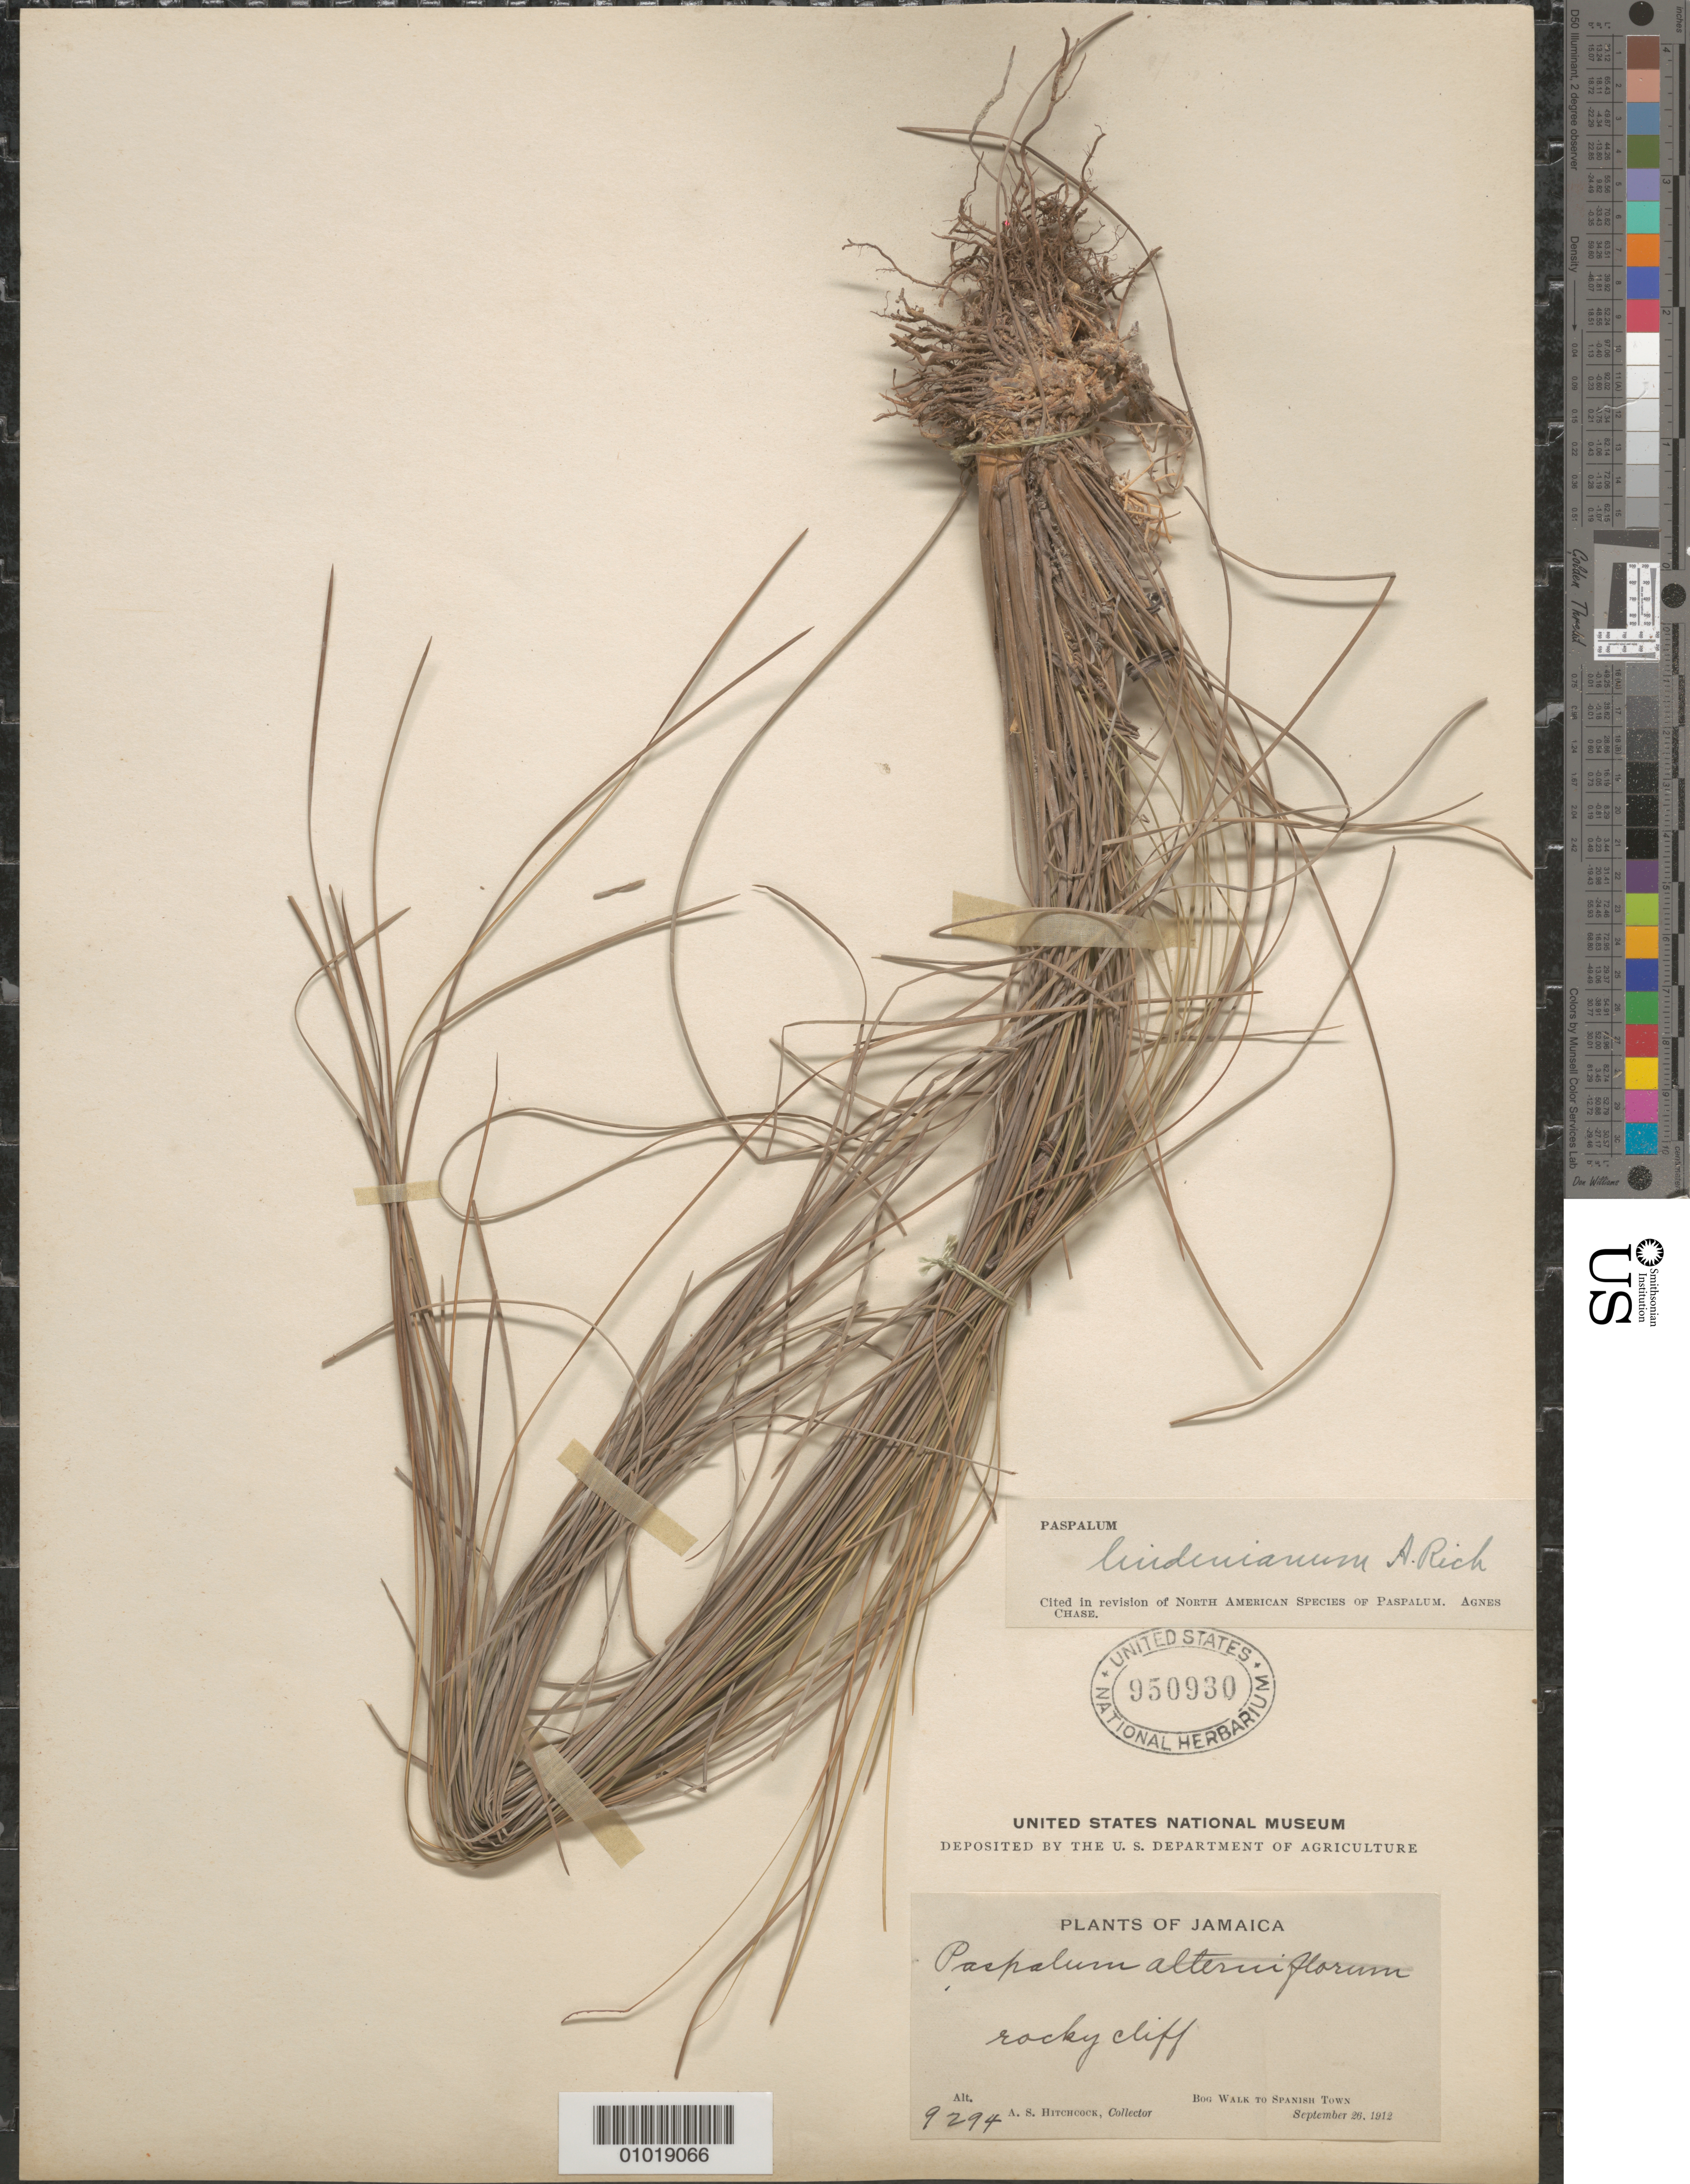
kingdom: Plantae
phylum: Tracheophyta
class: Liliopsida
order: Poales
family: Poaceae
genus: Paspalum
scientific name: Paspalum lindenianum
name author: A. Rich.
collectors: A. S. Hitchcock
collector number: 9294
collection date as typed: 26 Sep 1912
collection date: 1912-09-26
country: Jamaica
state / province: Saint Catherine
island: Jamaica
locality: Bog Walk to Spanish Town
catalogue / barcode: US 950930